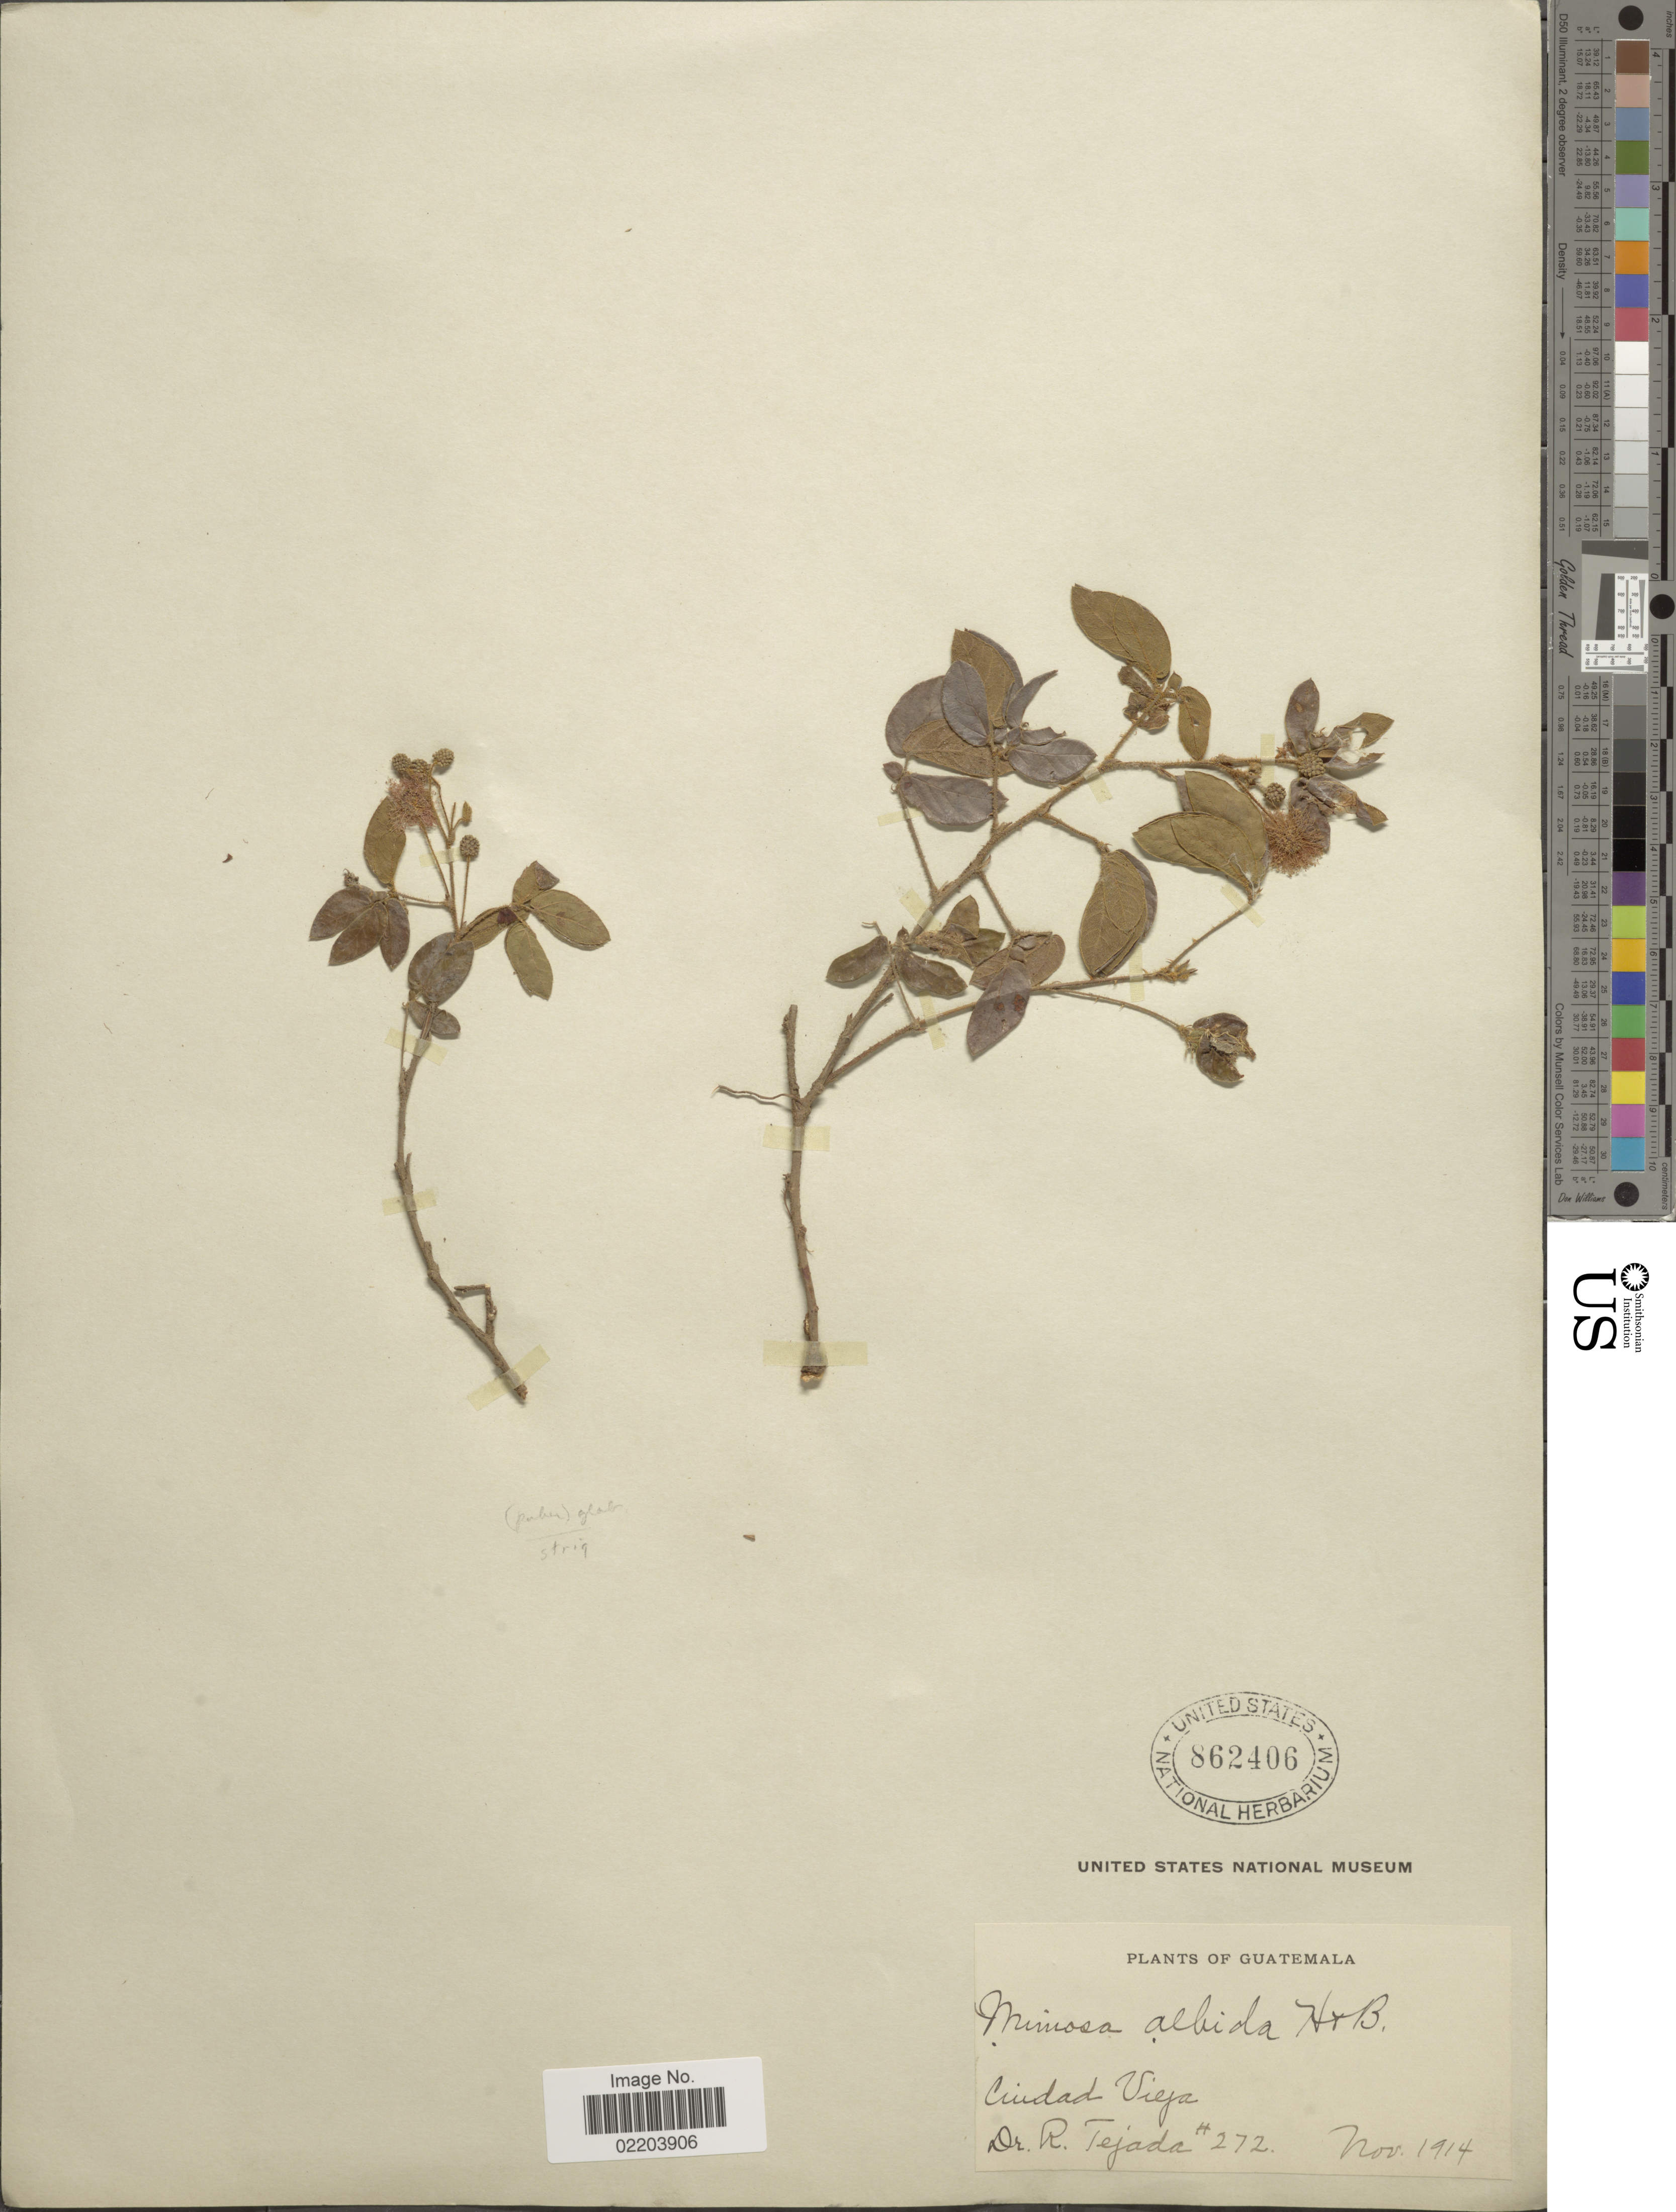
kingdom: Plantae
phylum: Tracheophyta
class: Magnoliopsida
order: Fabales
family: Fabaceae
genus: Mimosa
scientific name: Mimosa albida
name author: Humb. & Bonpl. ex Willd.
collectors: R. Tejada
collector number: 272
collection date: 1914-11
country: Guatemala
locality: Cuidad Vieja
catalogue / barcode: US 862406